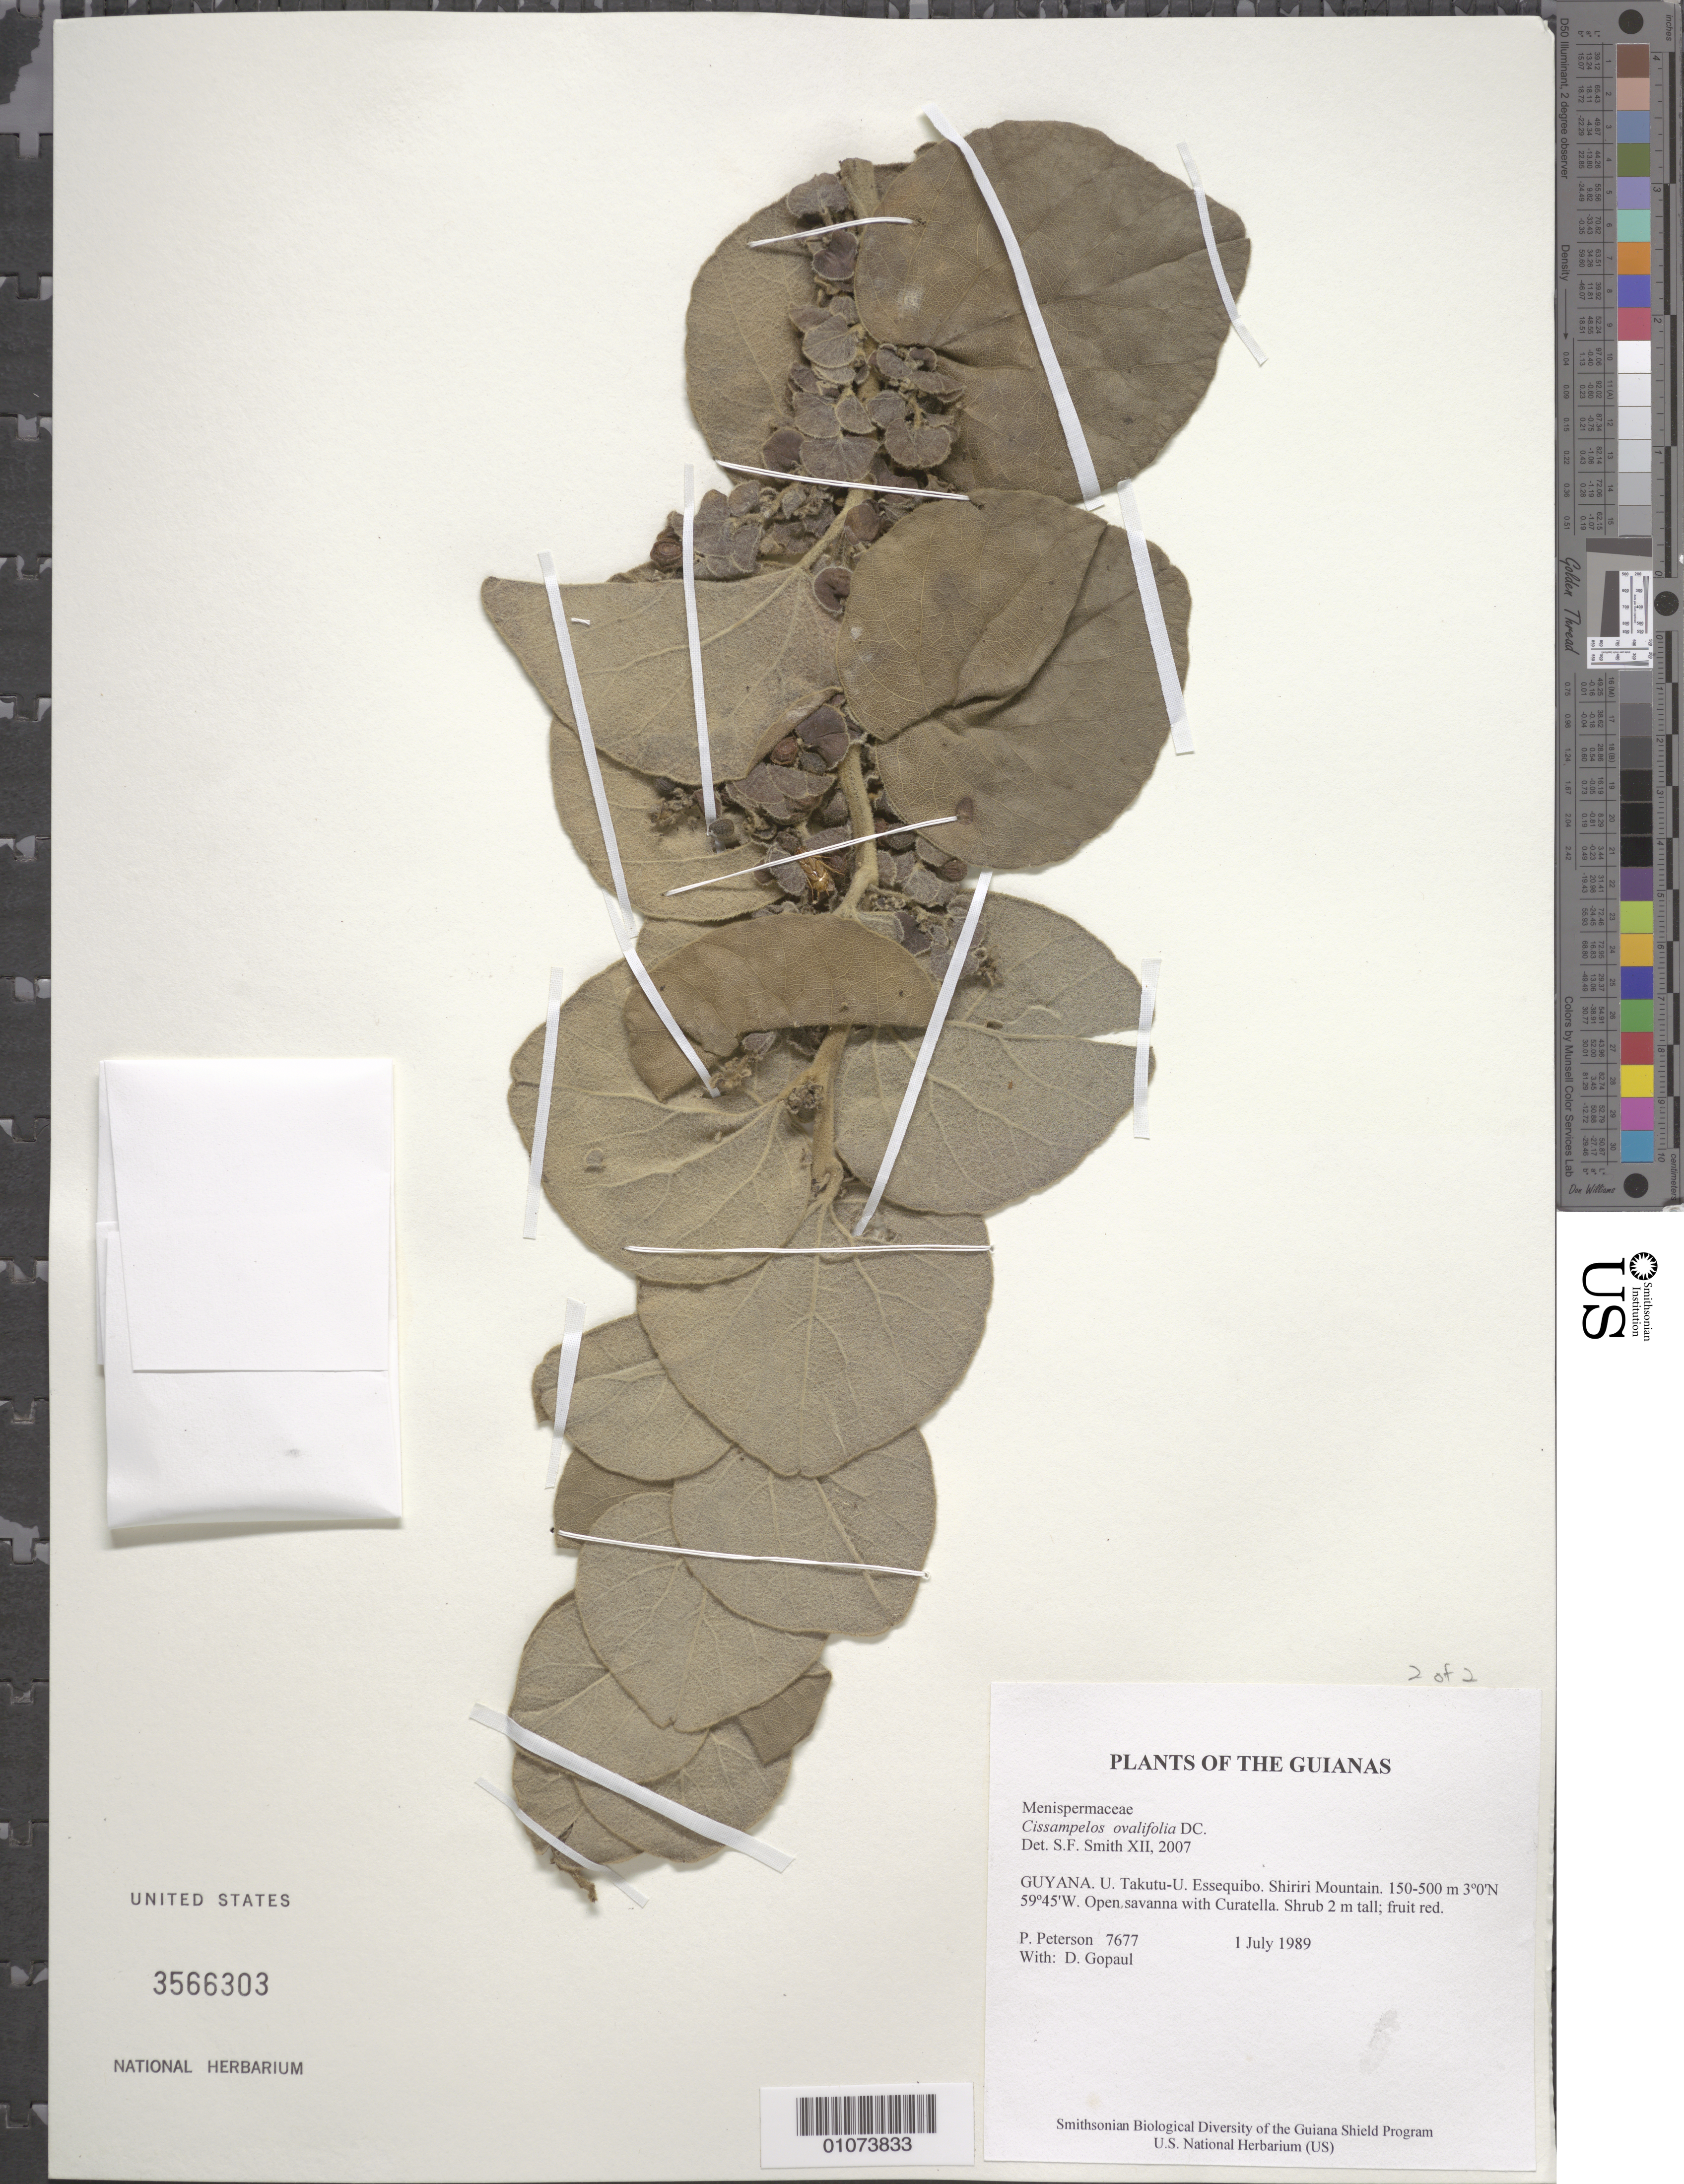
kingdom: Plantae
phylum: Tracheophyta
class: Magnoliopsida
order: Ranunculales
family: Menispermaceae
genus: Cissampelos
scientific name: Cissampelos ovalifolia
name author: DC.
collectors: P. M. Peterson & D. Gopaul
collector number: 07677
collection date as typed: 01 Jul 1989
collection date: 1989-07-01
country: Guyana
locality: Rupununi District, east slopes of Shiriri Mountain.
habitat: Open grassland savanna with {Curatella}.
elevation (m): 450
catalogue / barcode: US 3566303